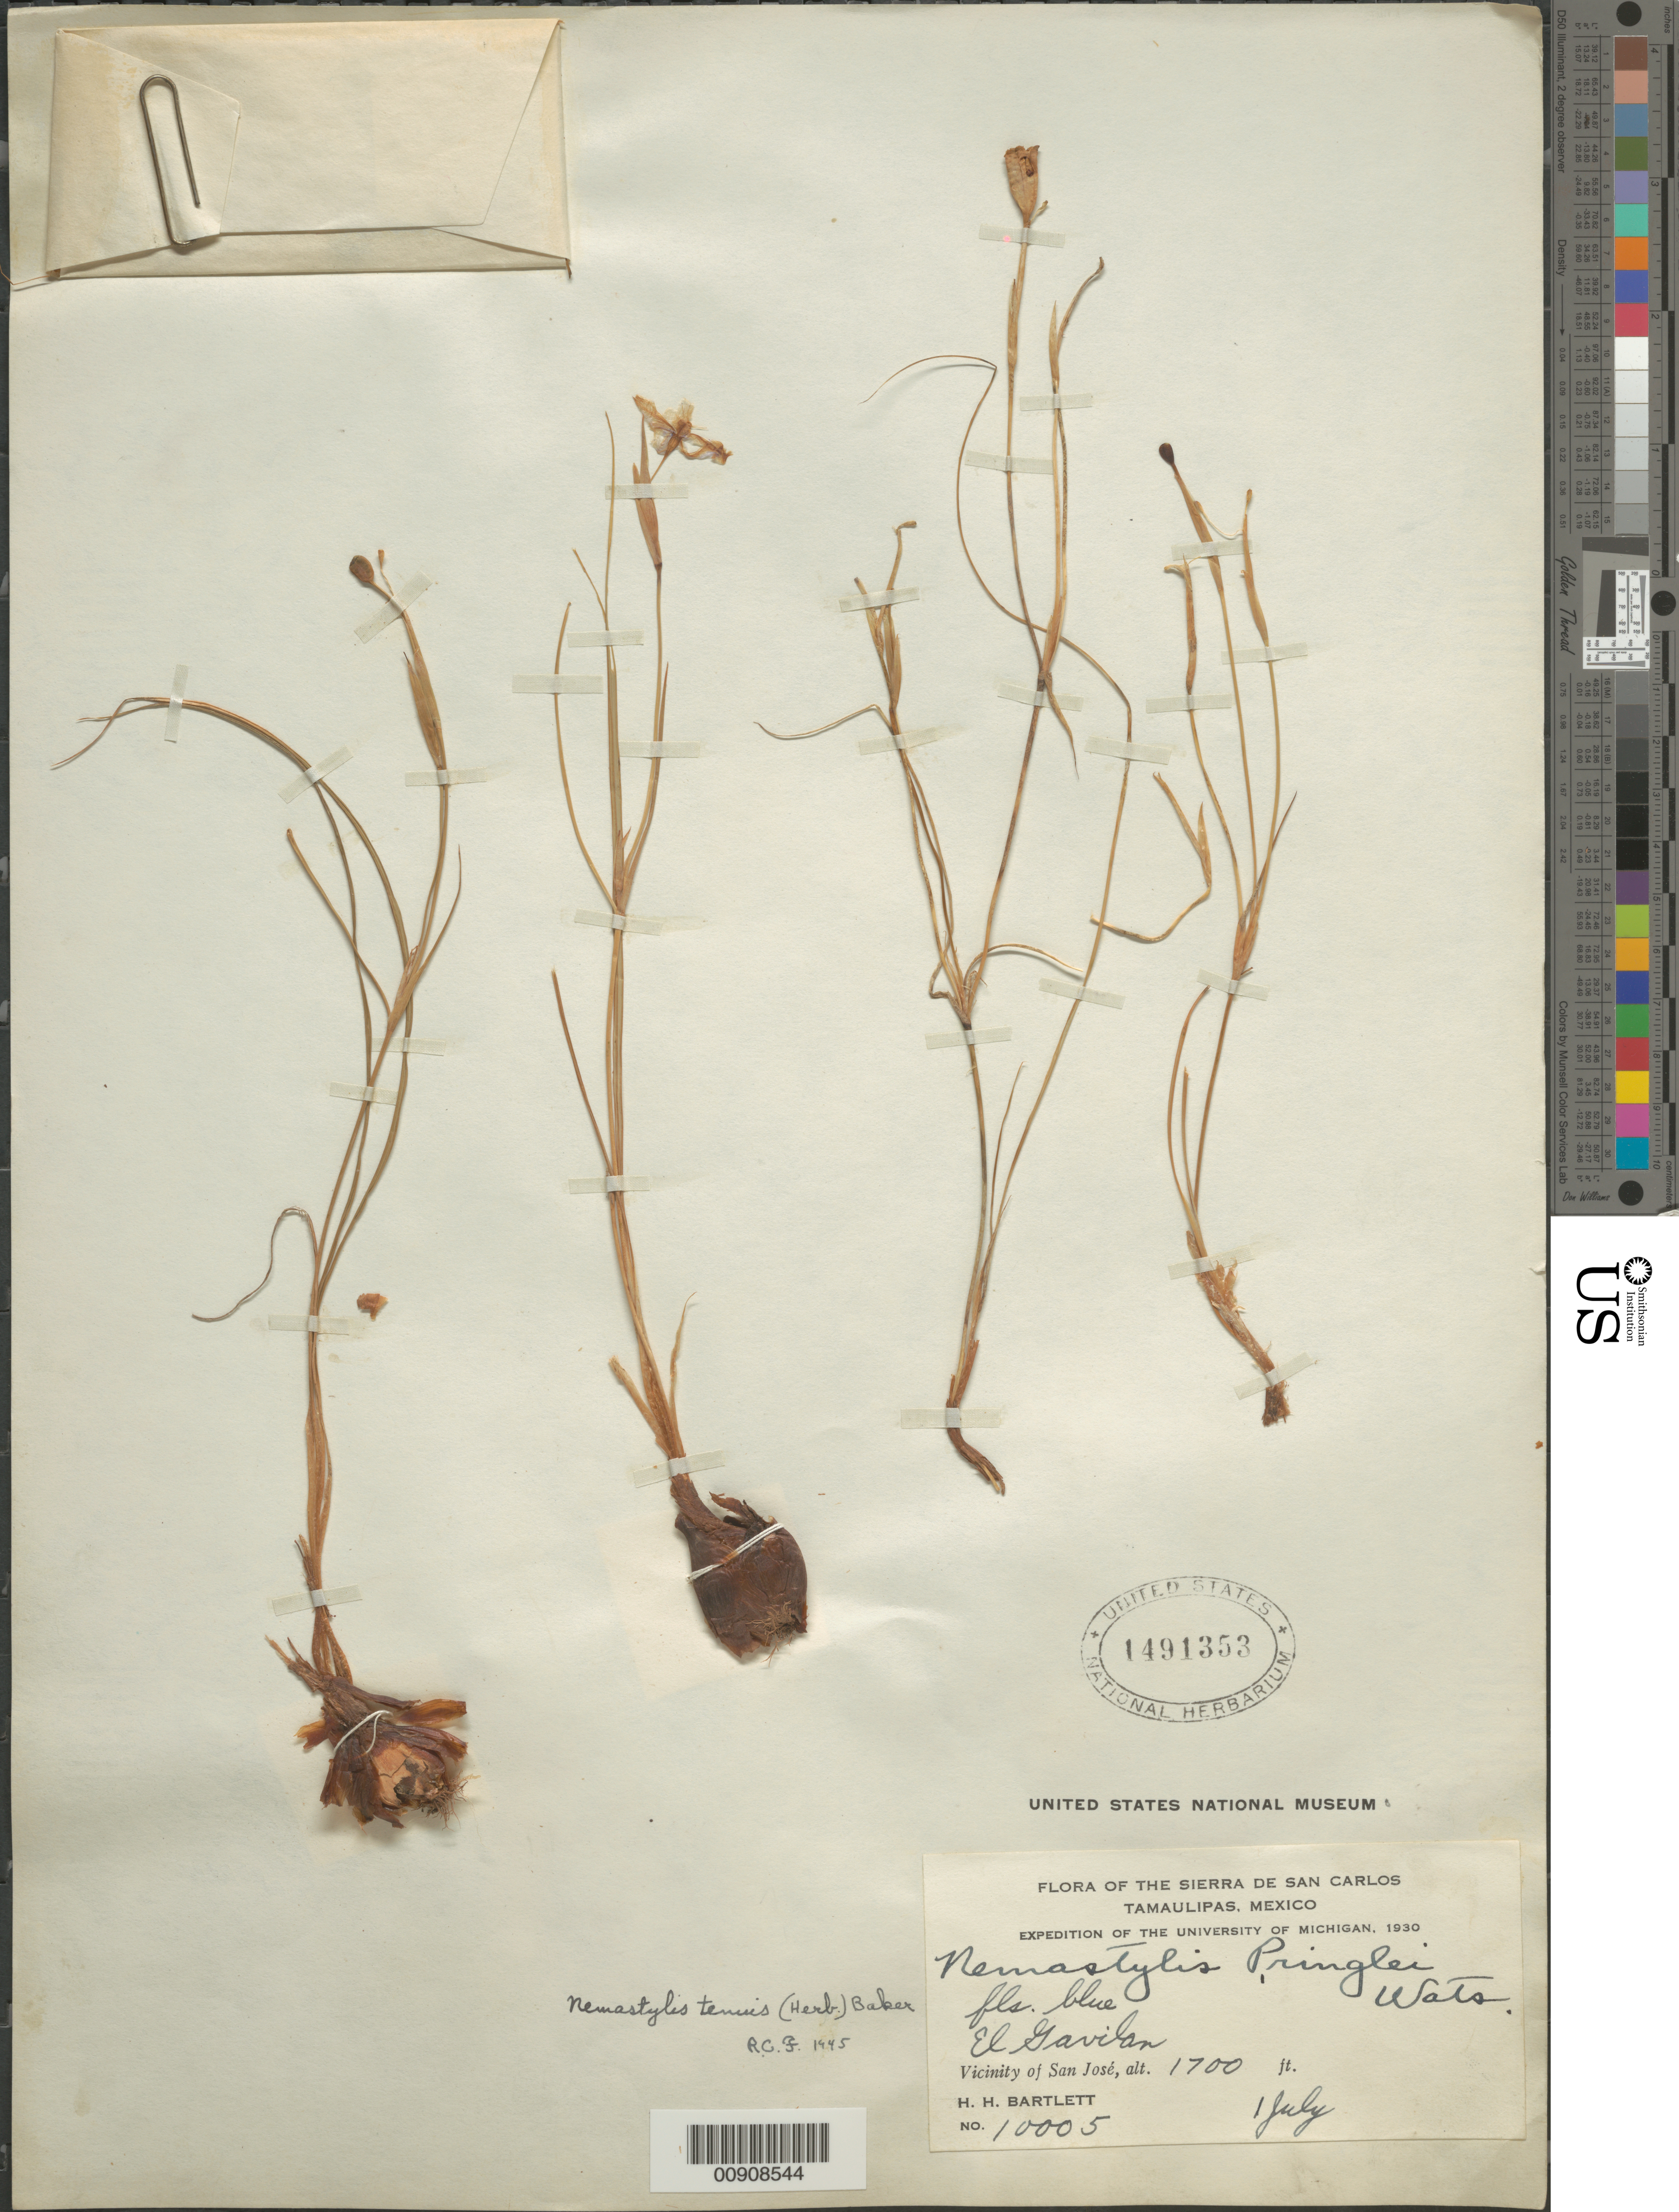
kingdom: Plantae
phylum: Tracheophyta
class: Liliopsida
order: Asparagales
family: Iridaceae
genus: Nemastylis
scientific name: Nemastylis tenuis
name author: (Herb.) S. Watson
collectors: H. H. Bartlett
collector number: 10005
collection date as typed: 01 Jul 1930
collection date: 1930-07-01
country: Mexico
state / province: Tamaulipas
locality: El Gavilan. Vicinity of San José.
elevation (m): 518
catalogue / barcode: US 1491353